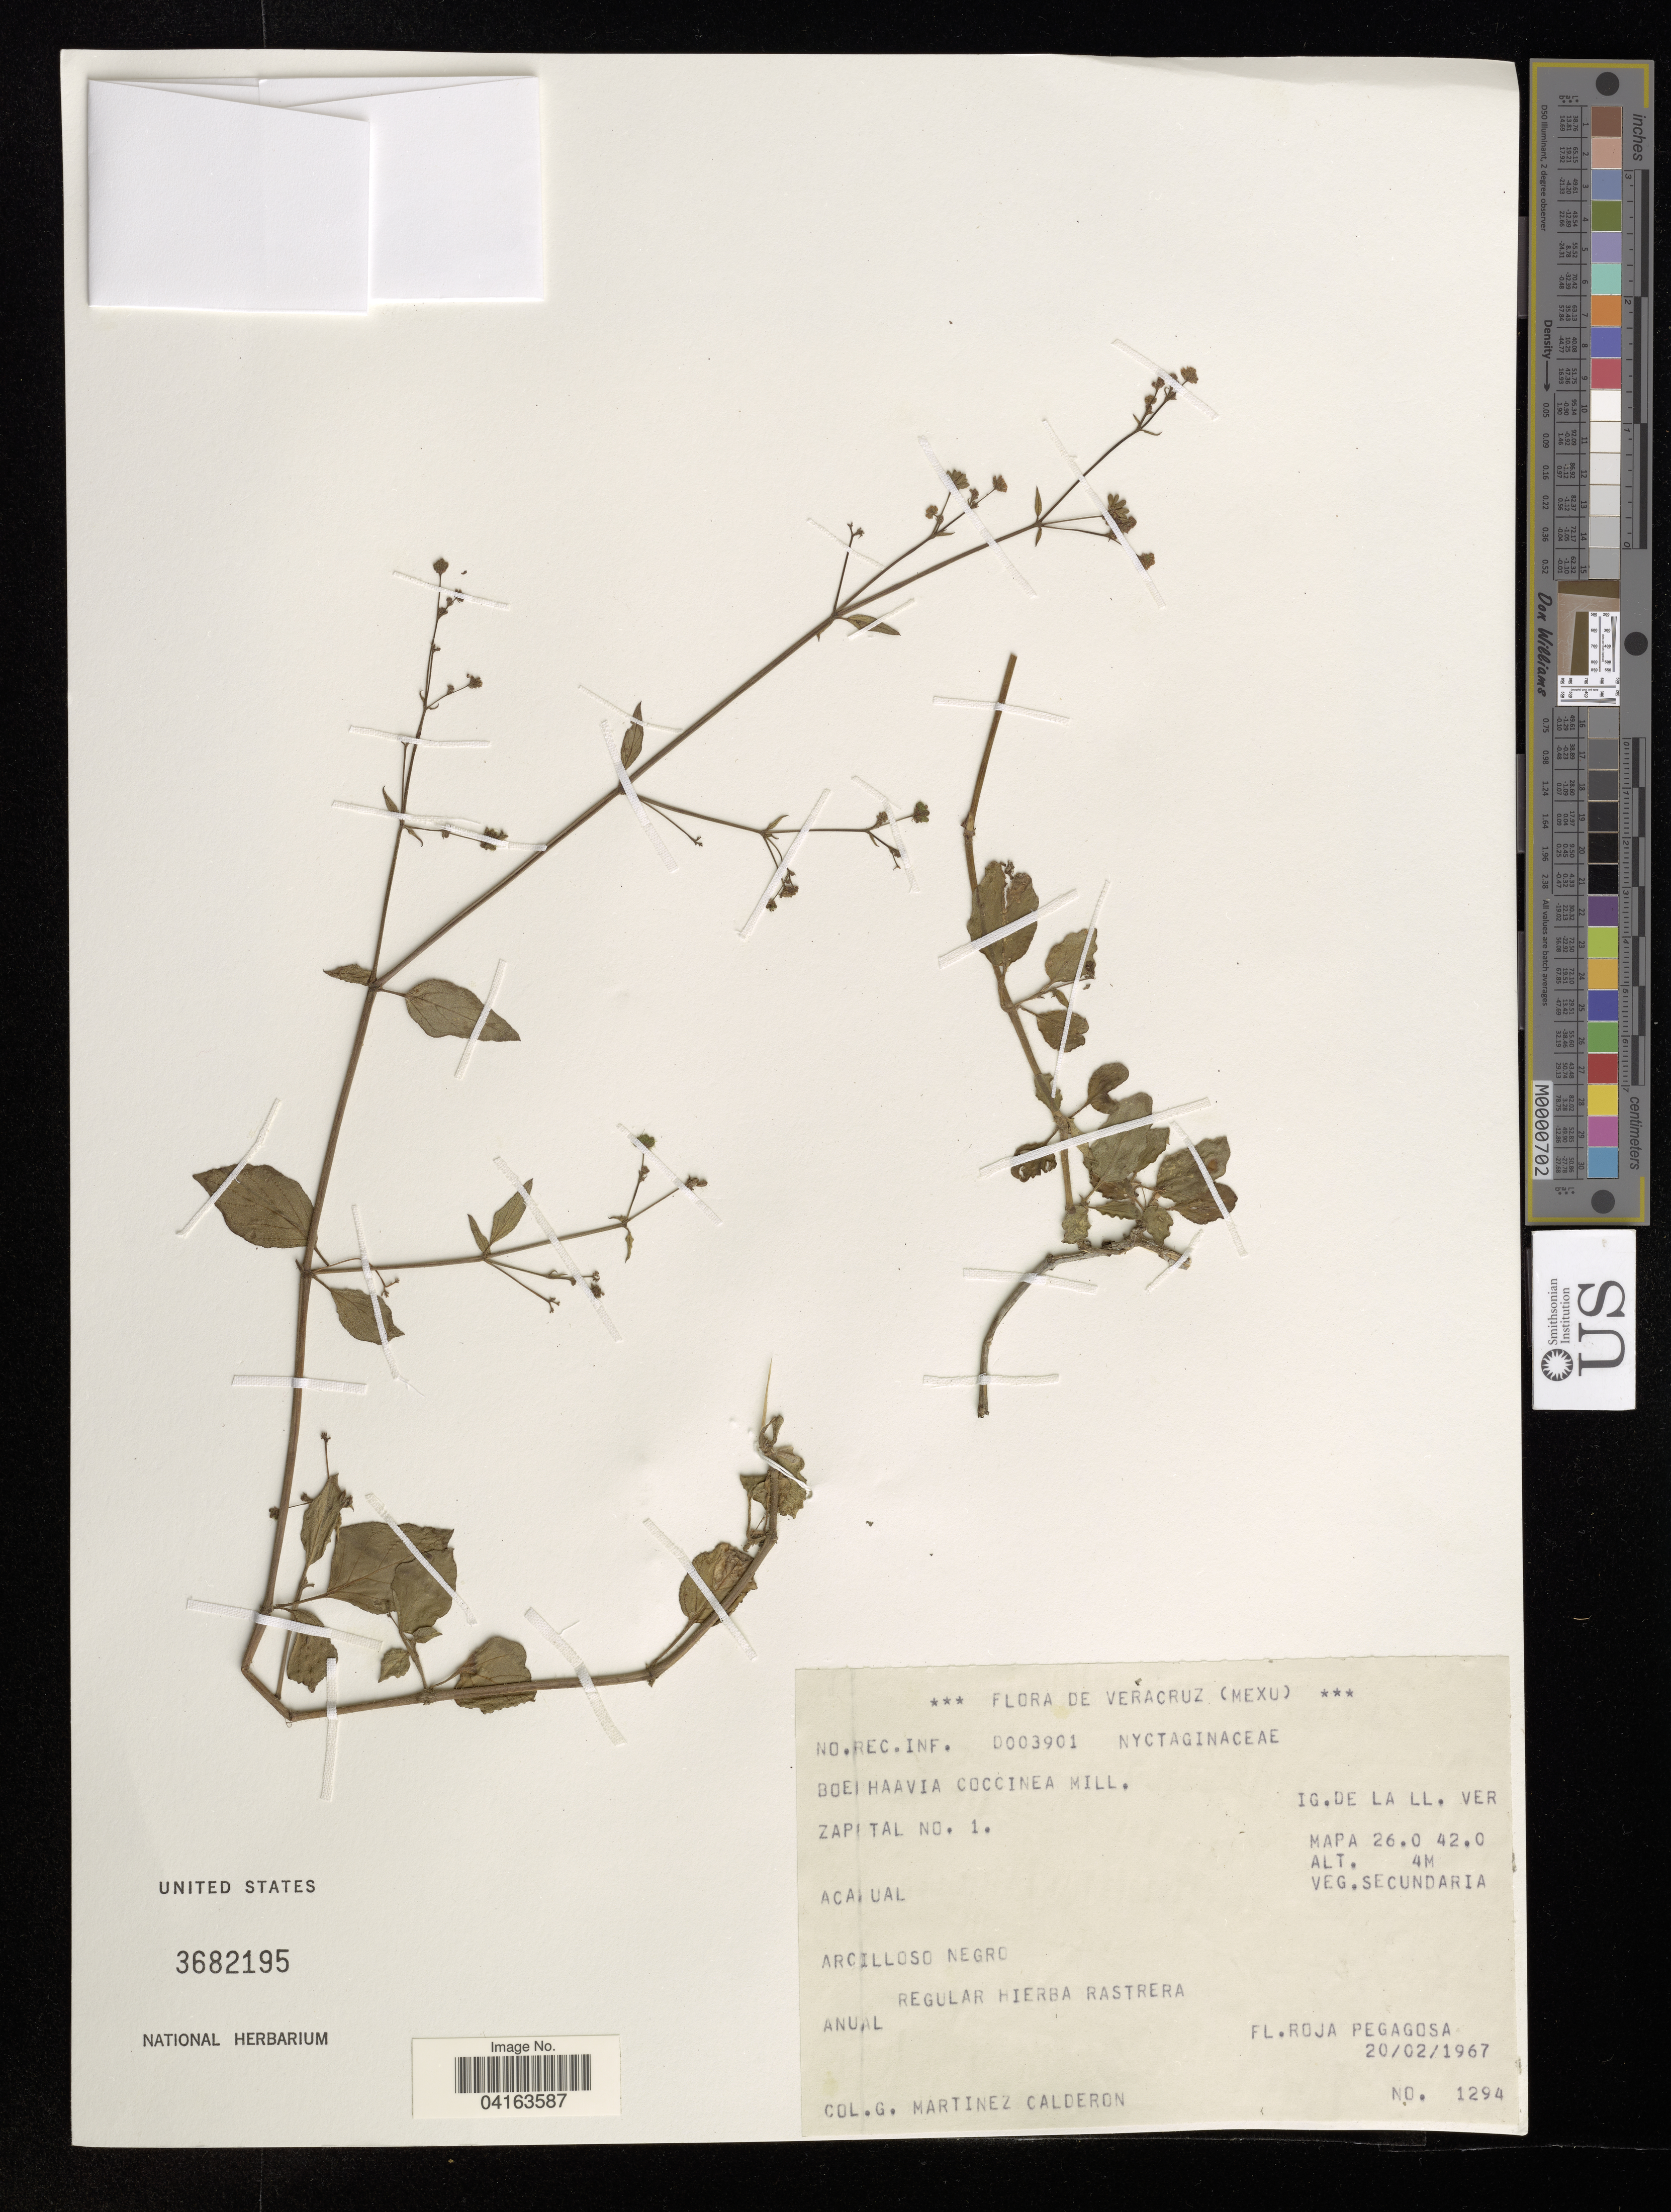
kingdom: Plantae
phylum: Tracheophyta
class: Magnoliopsida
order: Caryophyllales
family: Nyctaginaceae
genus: Boerhavia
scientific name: Boerhavia coccinea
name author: Mill.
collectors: G. Martínez Calderón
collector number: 1294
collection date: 1967-02-20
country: Mexico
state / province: Veracruz Llave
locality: Ig. de la Ll. Ver. Zapatal No. 1.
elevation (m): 4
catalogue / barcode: US 3682195